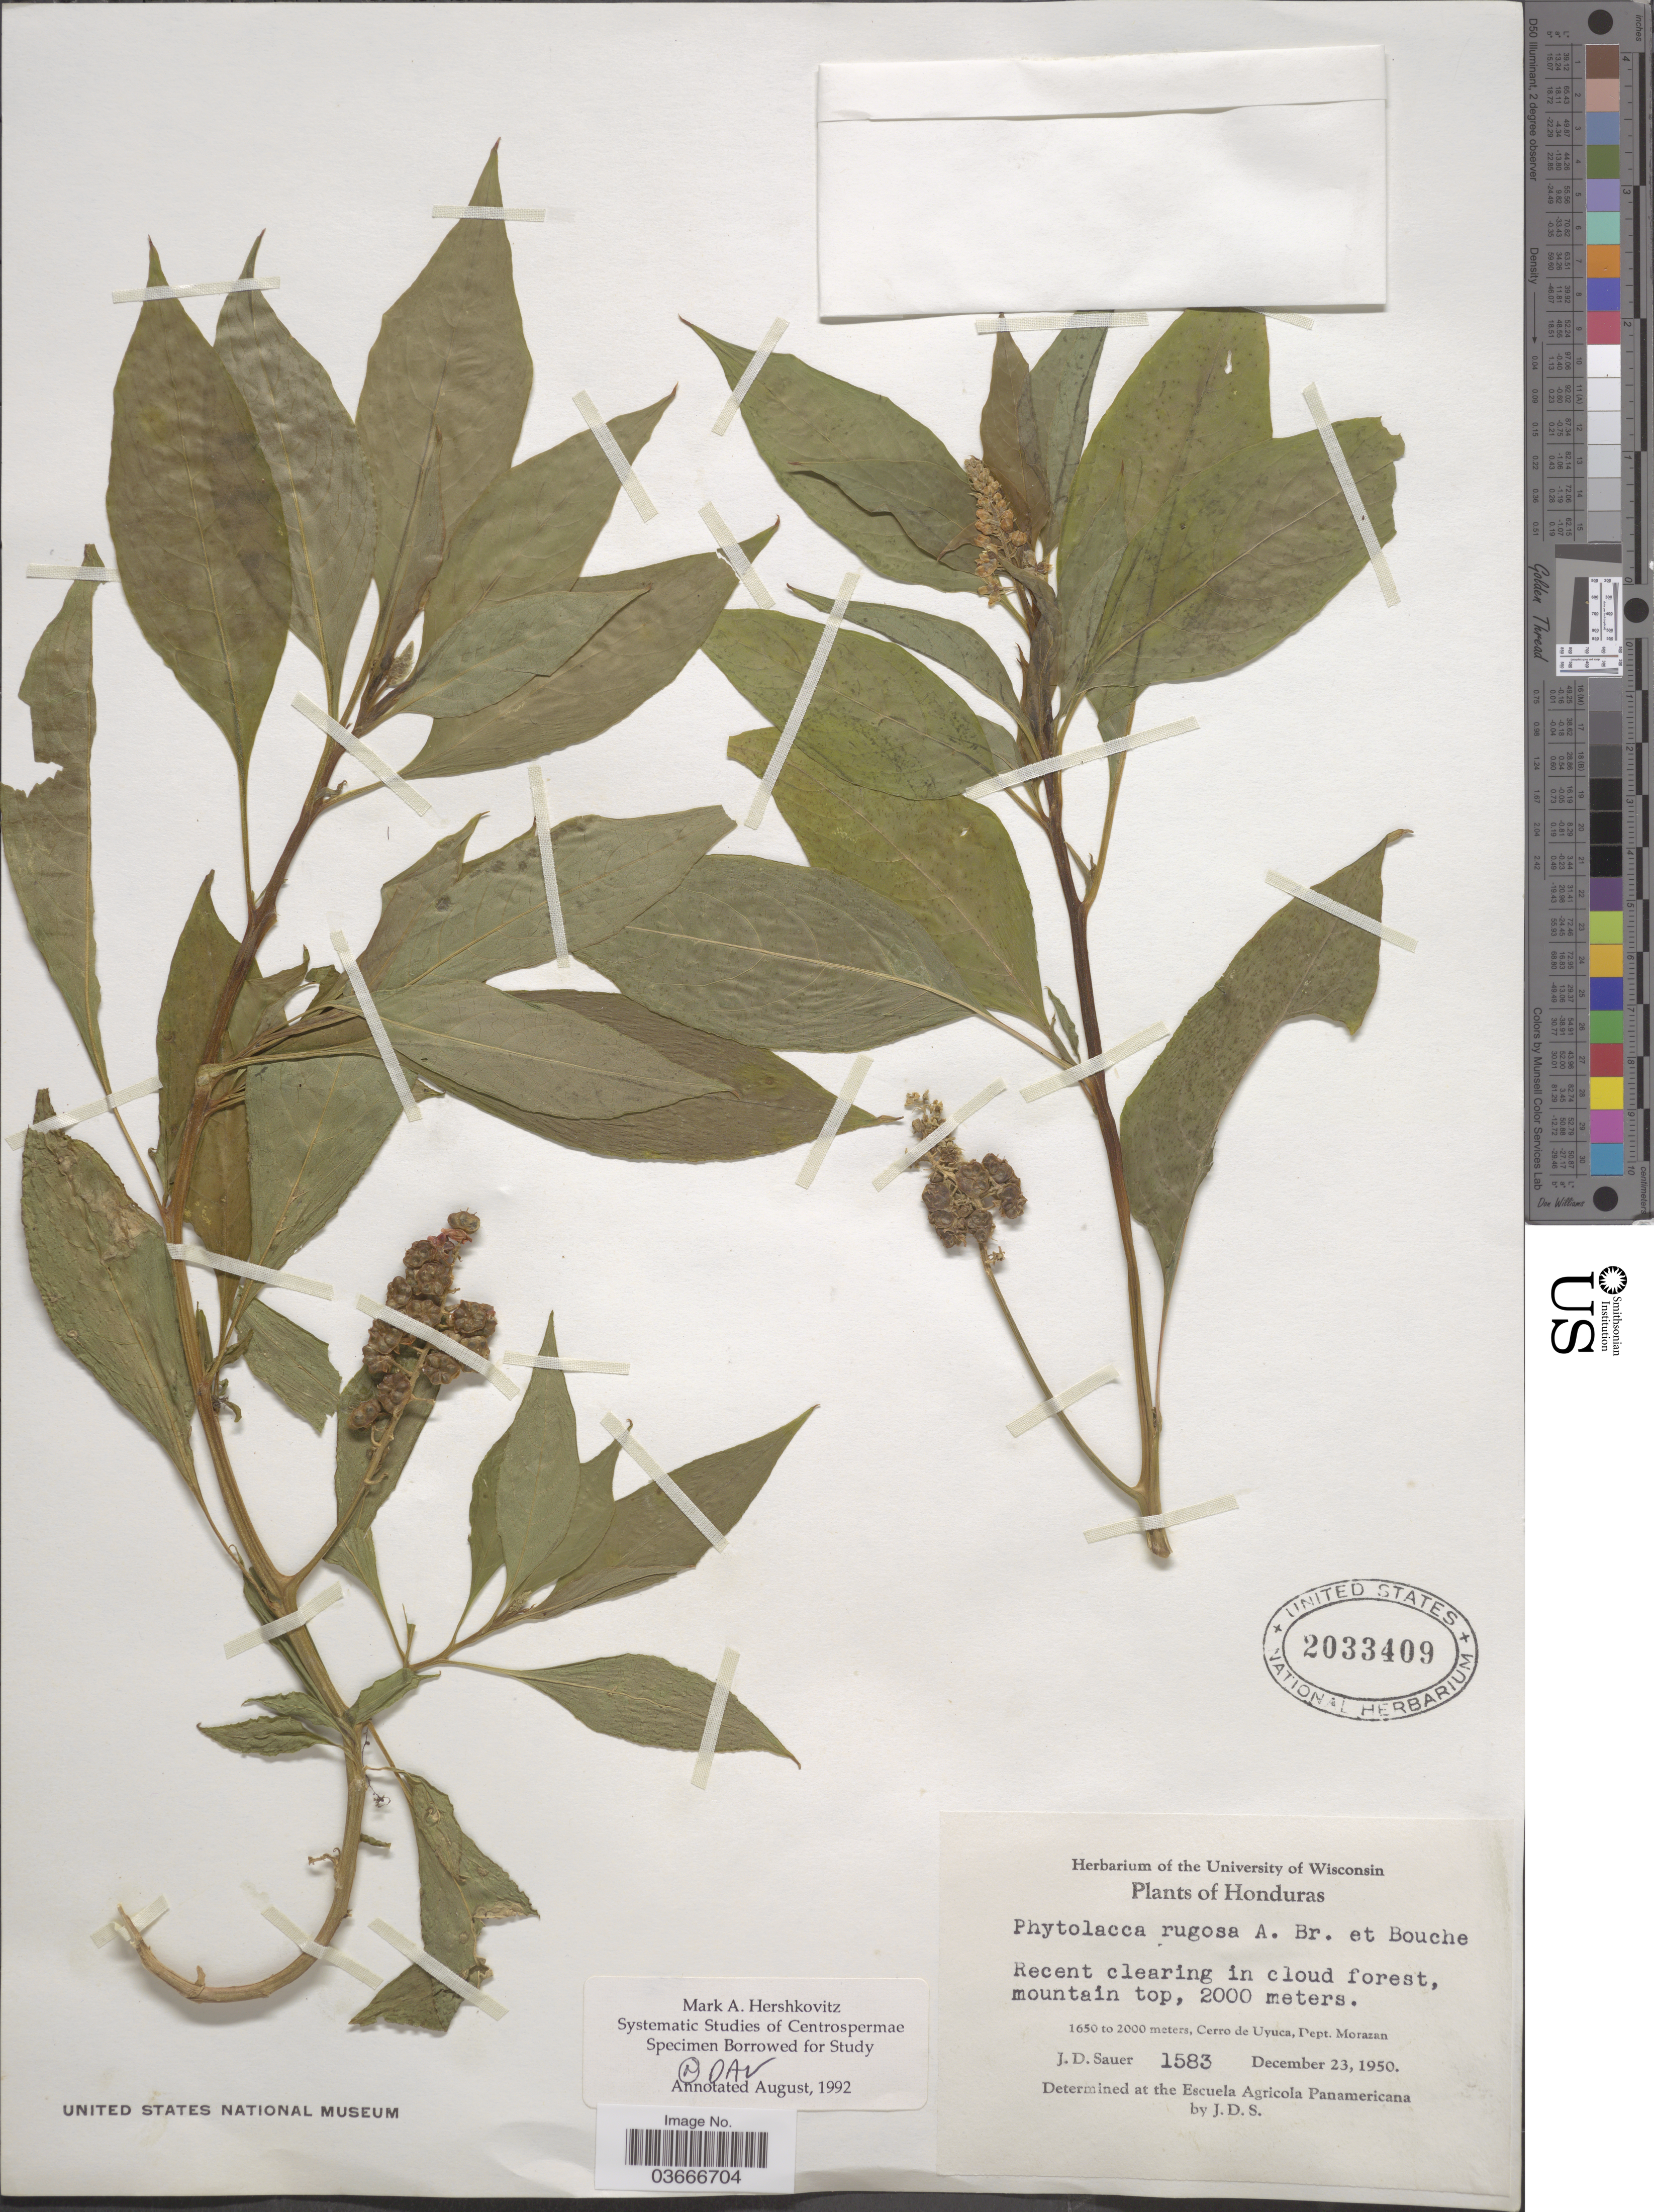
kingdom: Plantae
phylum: Tracheophyta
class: Magnoliopsida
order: Caryophyllales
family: Phytolaccaceae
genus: Phytolacca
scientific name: Phytolacca rugosa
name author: A. Braun & C.D. Bouché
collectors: J. D. Sauer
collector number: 1583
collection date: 1950-12-23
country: Honduras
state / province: Fco. Morazán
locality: Recent clearing in cloud forest, mountain top. Cerro de Uyuca, Dept. Morazan.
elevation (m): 2000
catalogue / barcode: US 2033409